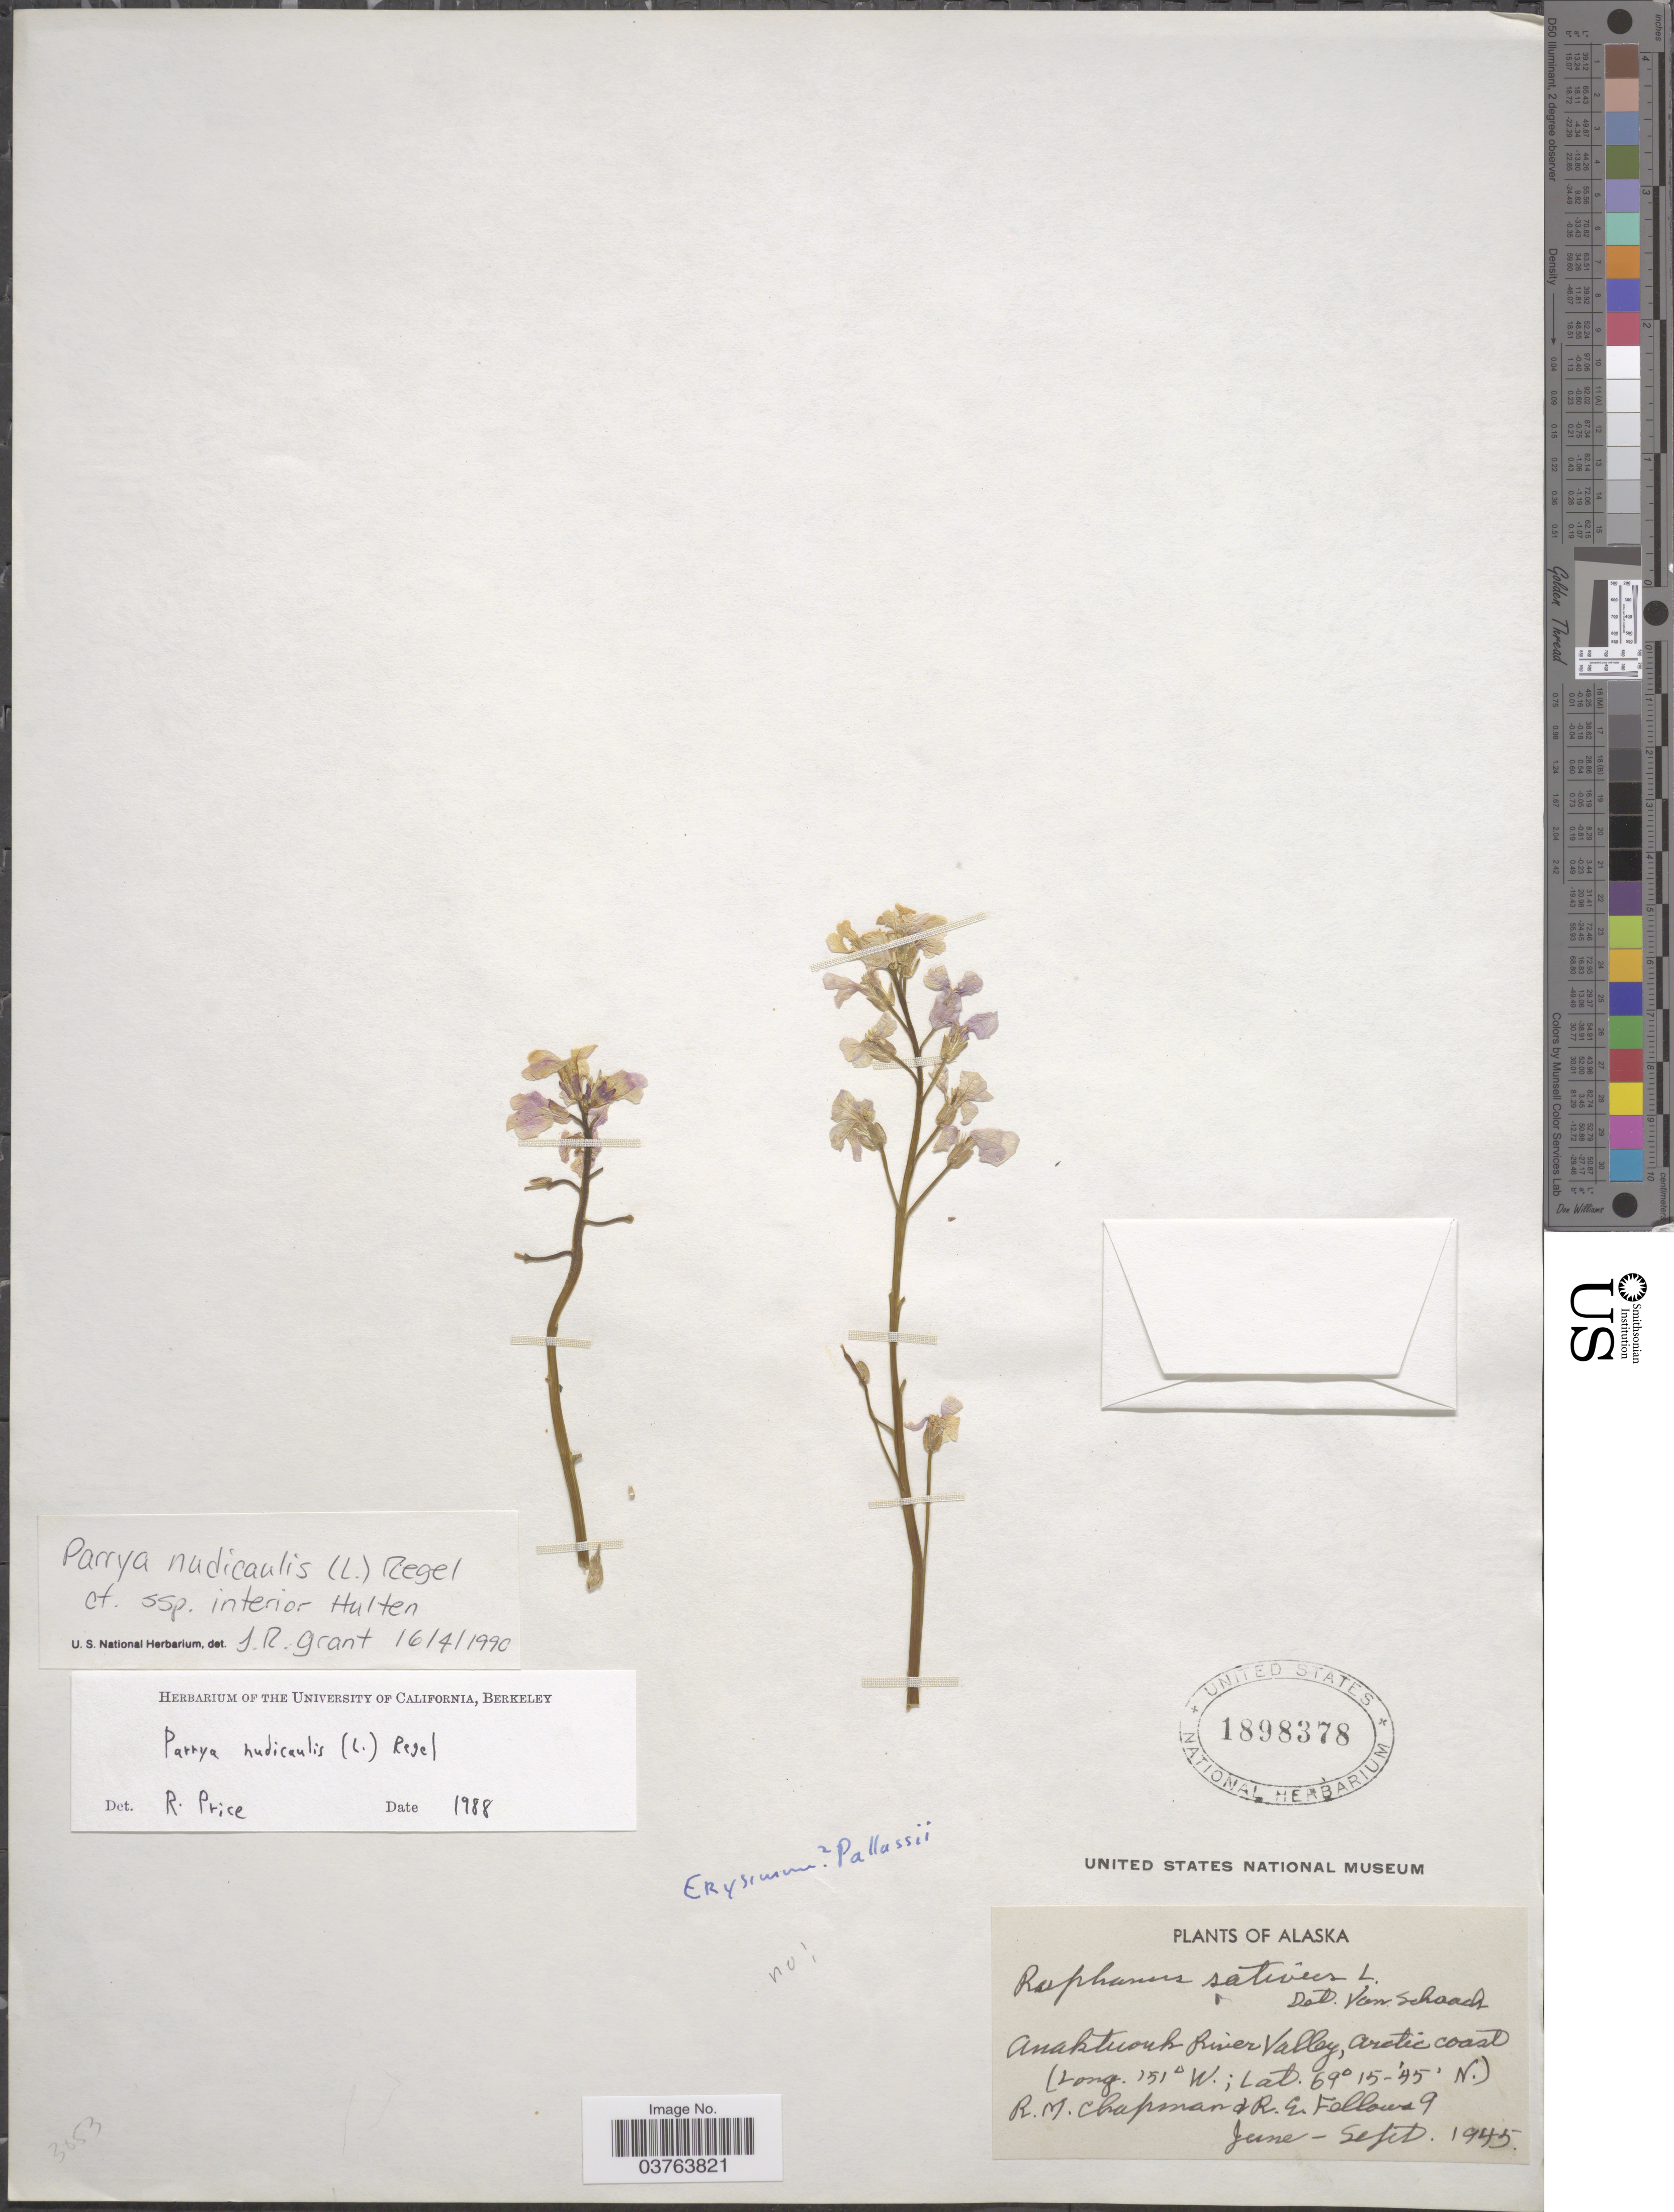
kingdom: Plantae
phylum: Tracheophyta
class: Magnoliopsida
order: Brassicales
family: Brassicaceae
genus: Parrya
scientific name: Parrya nudicaulis subsp. interior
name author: Hultén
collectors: R. M. Chapman & R. Fellows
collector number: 9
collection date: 1945-06/1945-09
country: United States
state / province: Alaska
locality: Anaktuvuk River Valley, Arctic coast.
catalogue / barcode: US 1898378